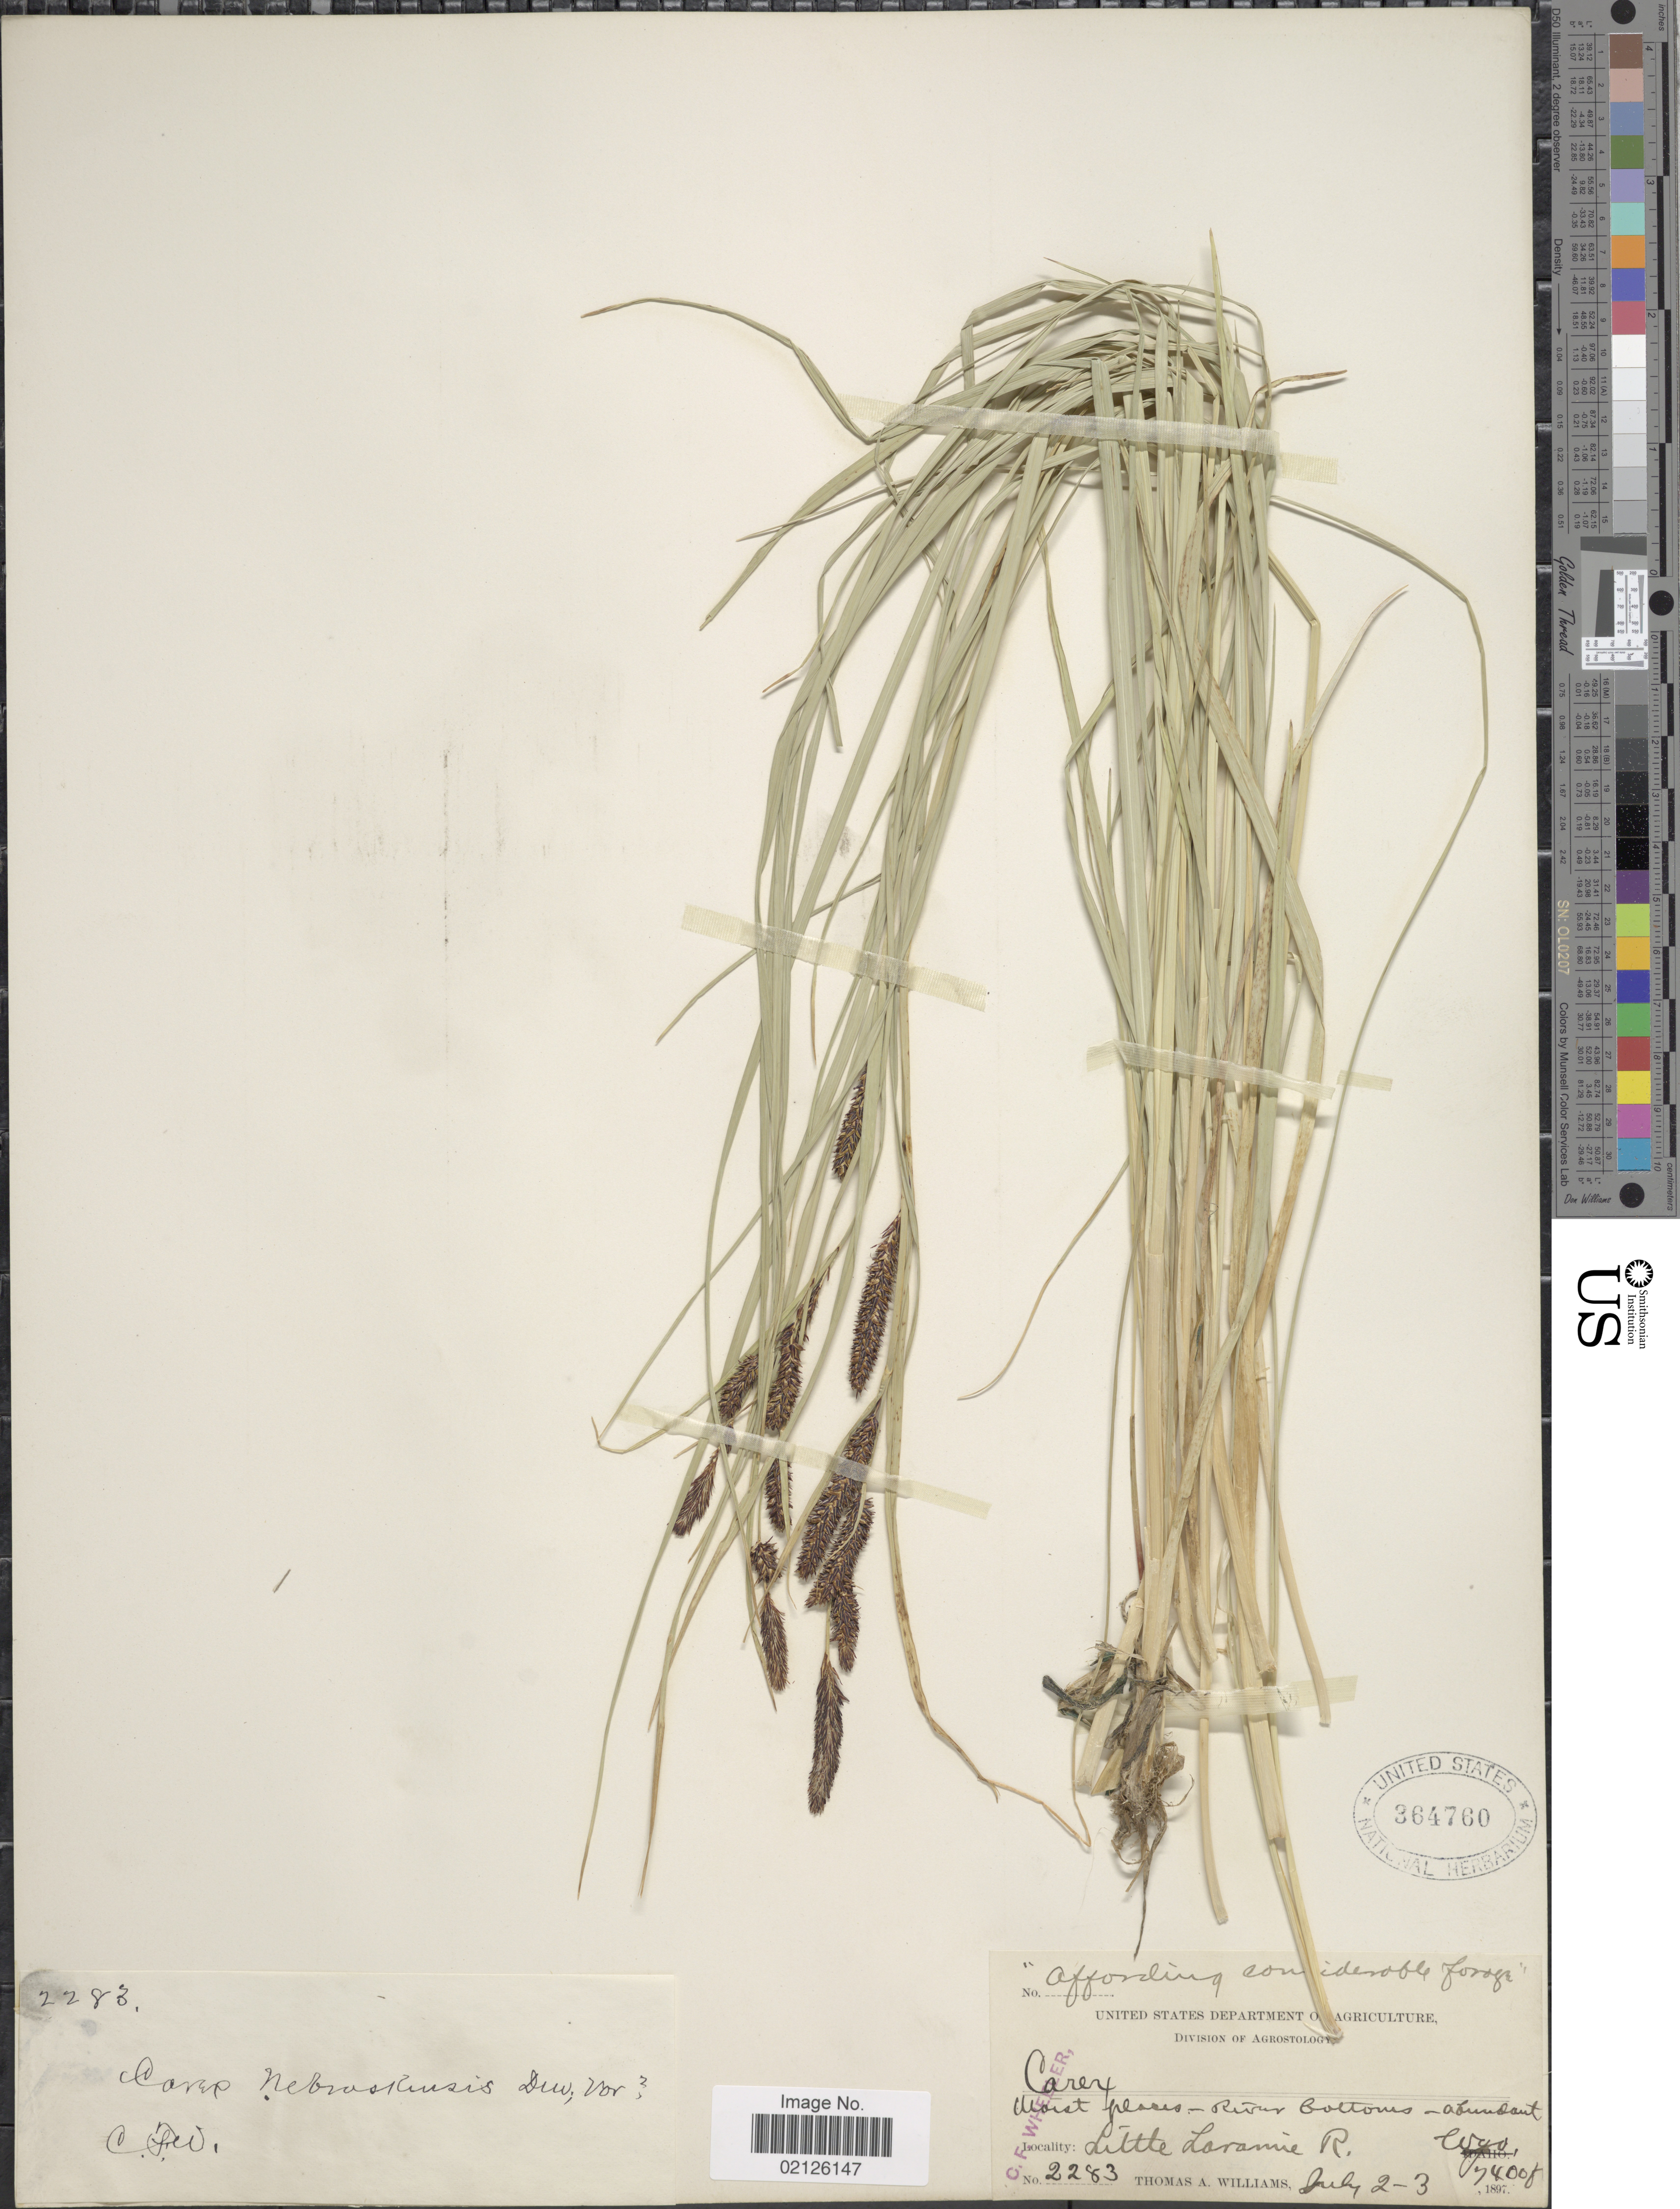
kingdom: Plantae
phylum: Tracheophyta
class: Liliopsida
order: Poales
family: Cyperaceae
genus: Carex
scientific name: Carex nebrascensis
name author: Dewey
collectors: T. A. Williams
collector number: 2283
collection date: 1897-07-02/1897-07-03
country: United States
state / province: Wyoming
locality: Moist places - River bottoms, Little Laramie R.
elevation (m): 2256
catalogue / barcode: US 364760